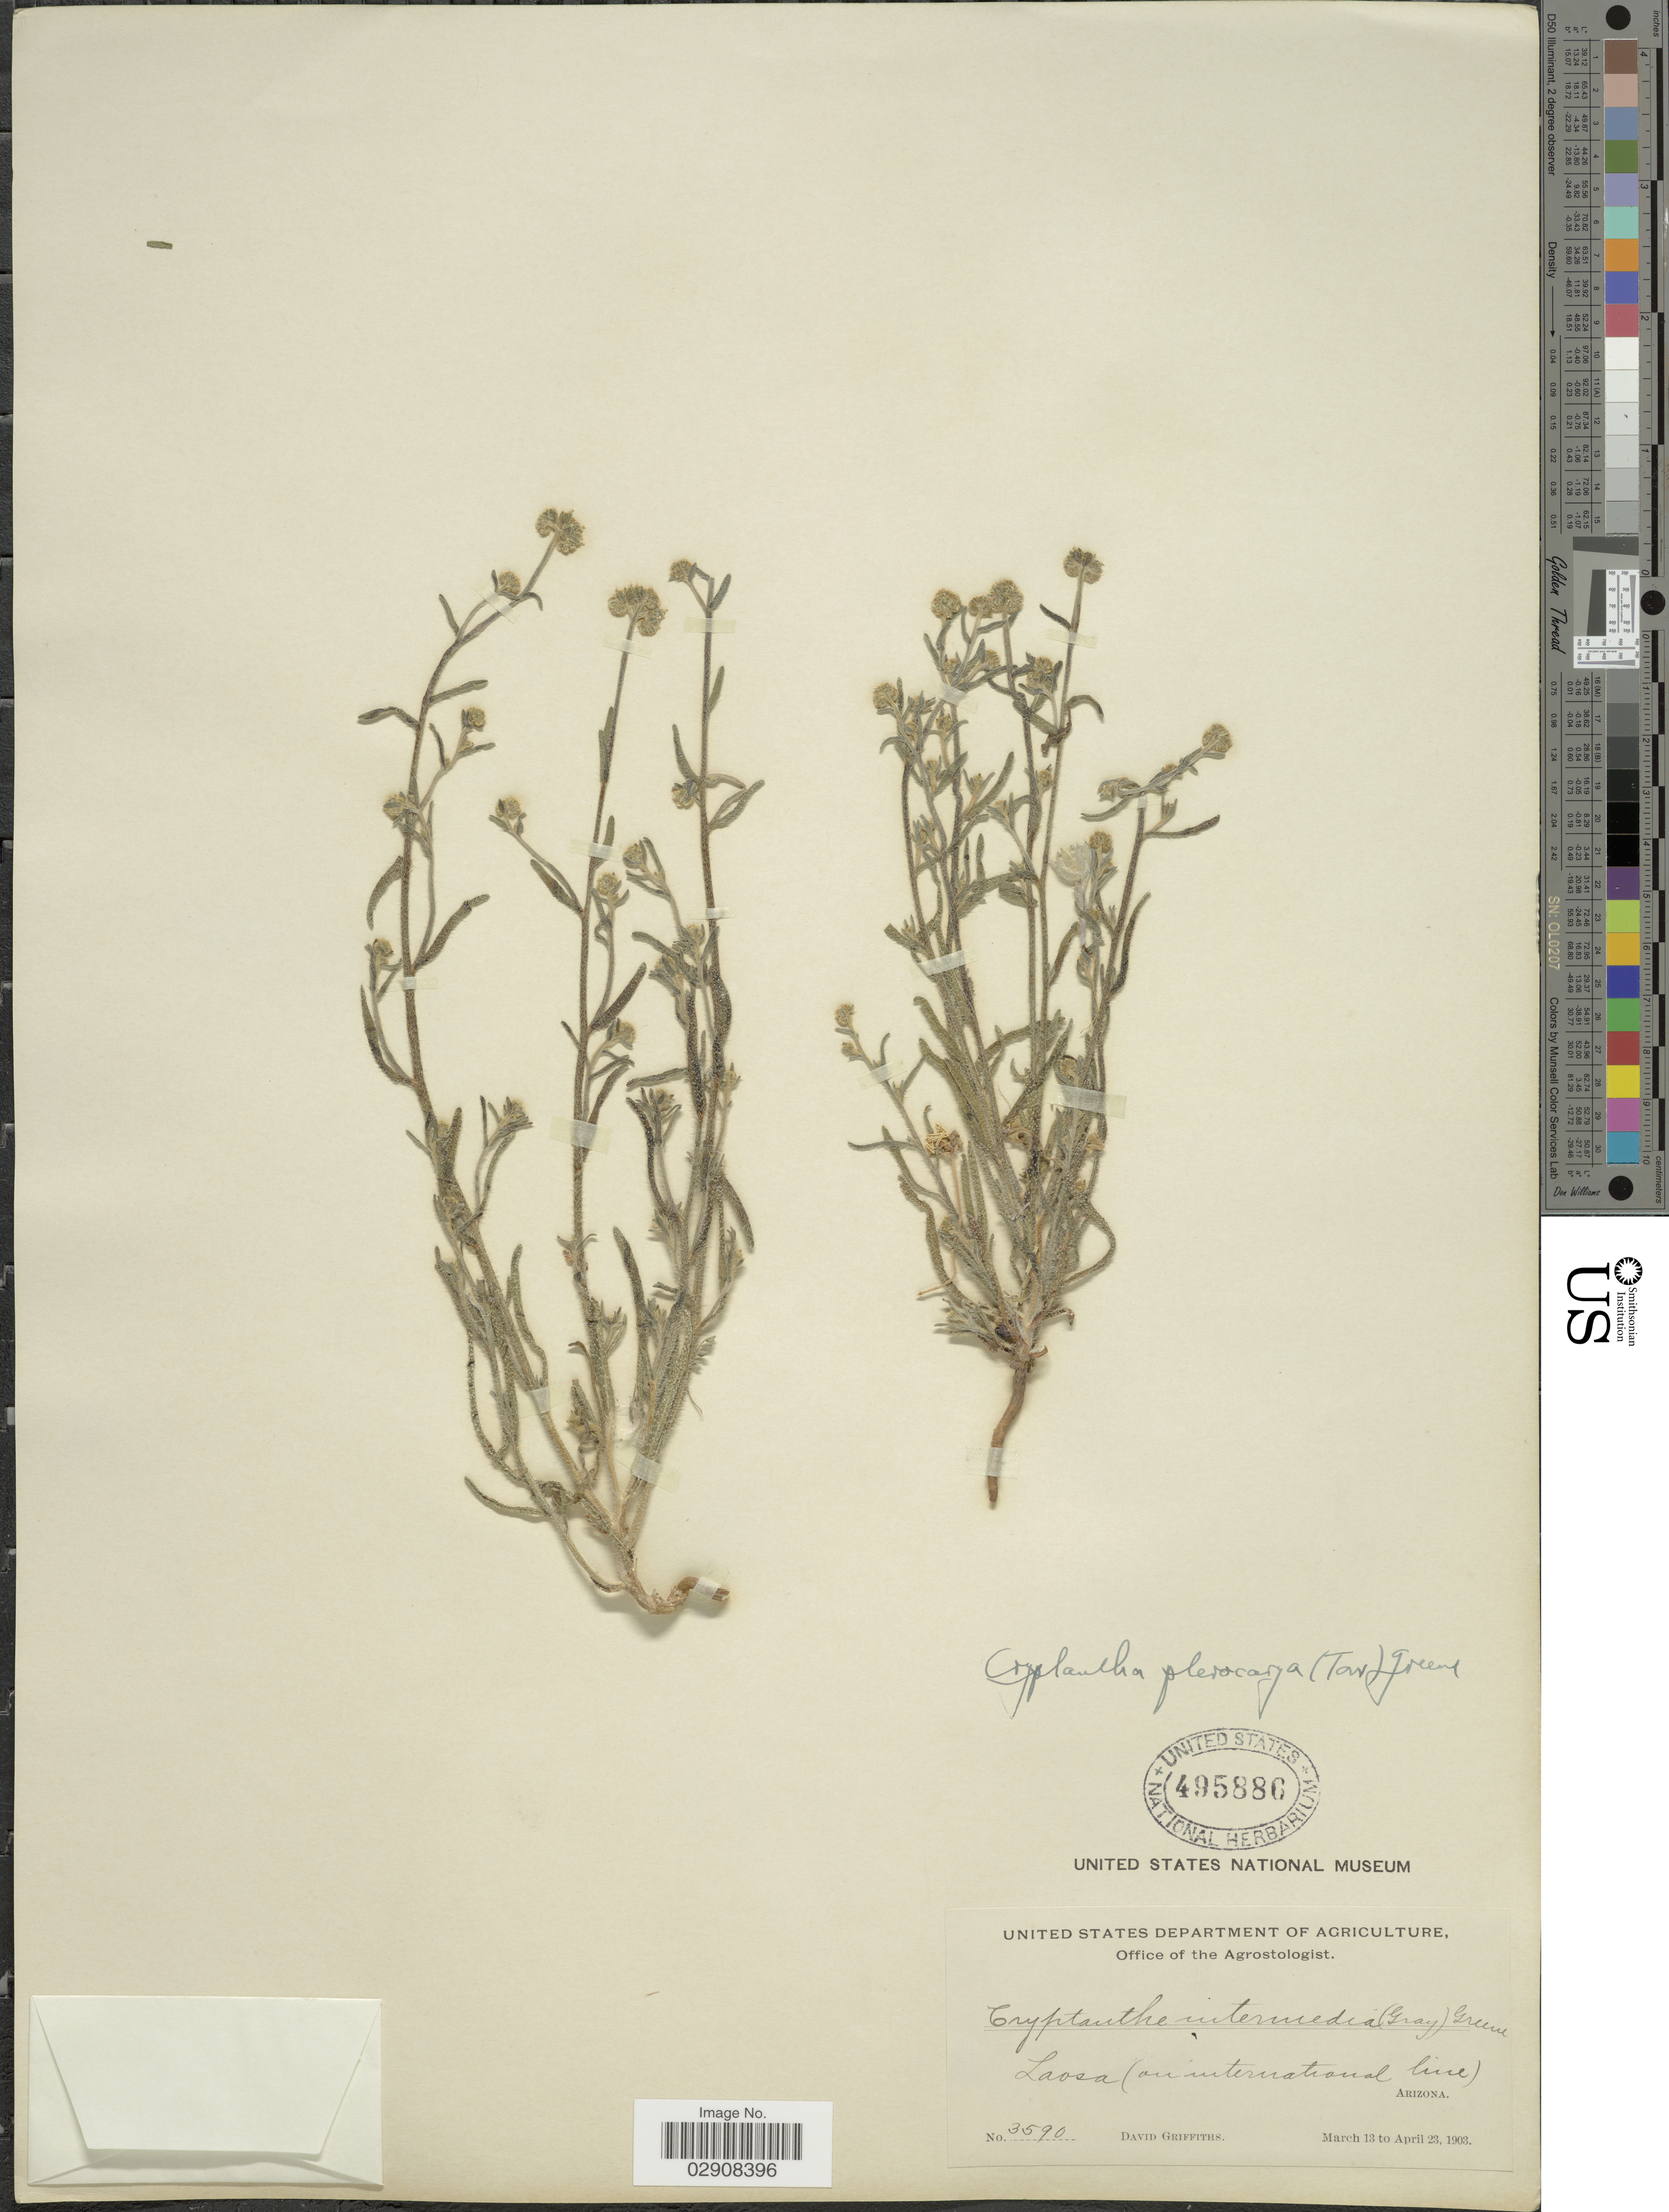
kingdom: Plantae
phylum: Tracheophyta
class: Magnoliopsida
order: Boraginales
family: Boraginaceae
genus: Cryptantha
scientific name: Cryptantha pterocarya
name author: (Torr.) Greene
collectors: D. Griffiths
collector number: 3590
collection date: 1903-03-13/1903-04-23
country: United States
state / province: Arizona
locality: Laosa (on international line).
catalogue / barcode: US 495886